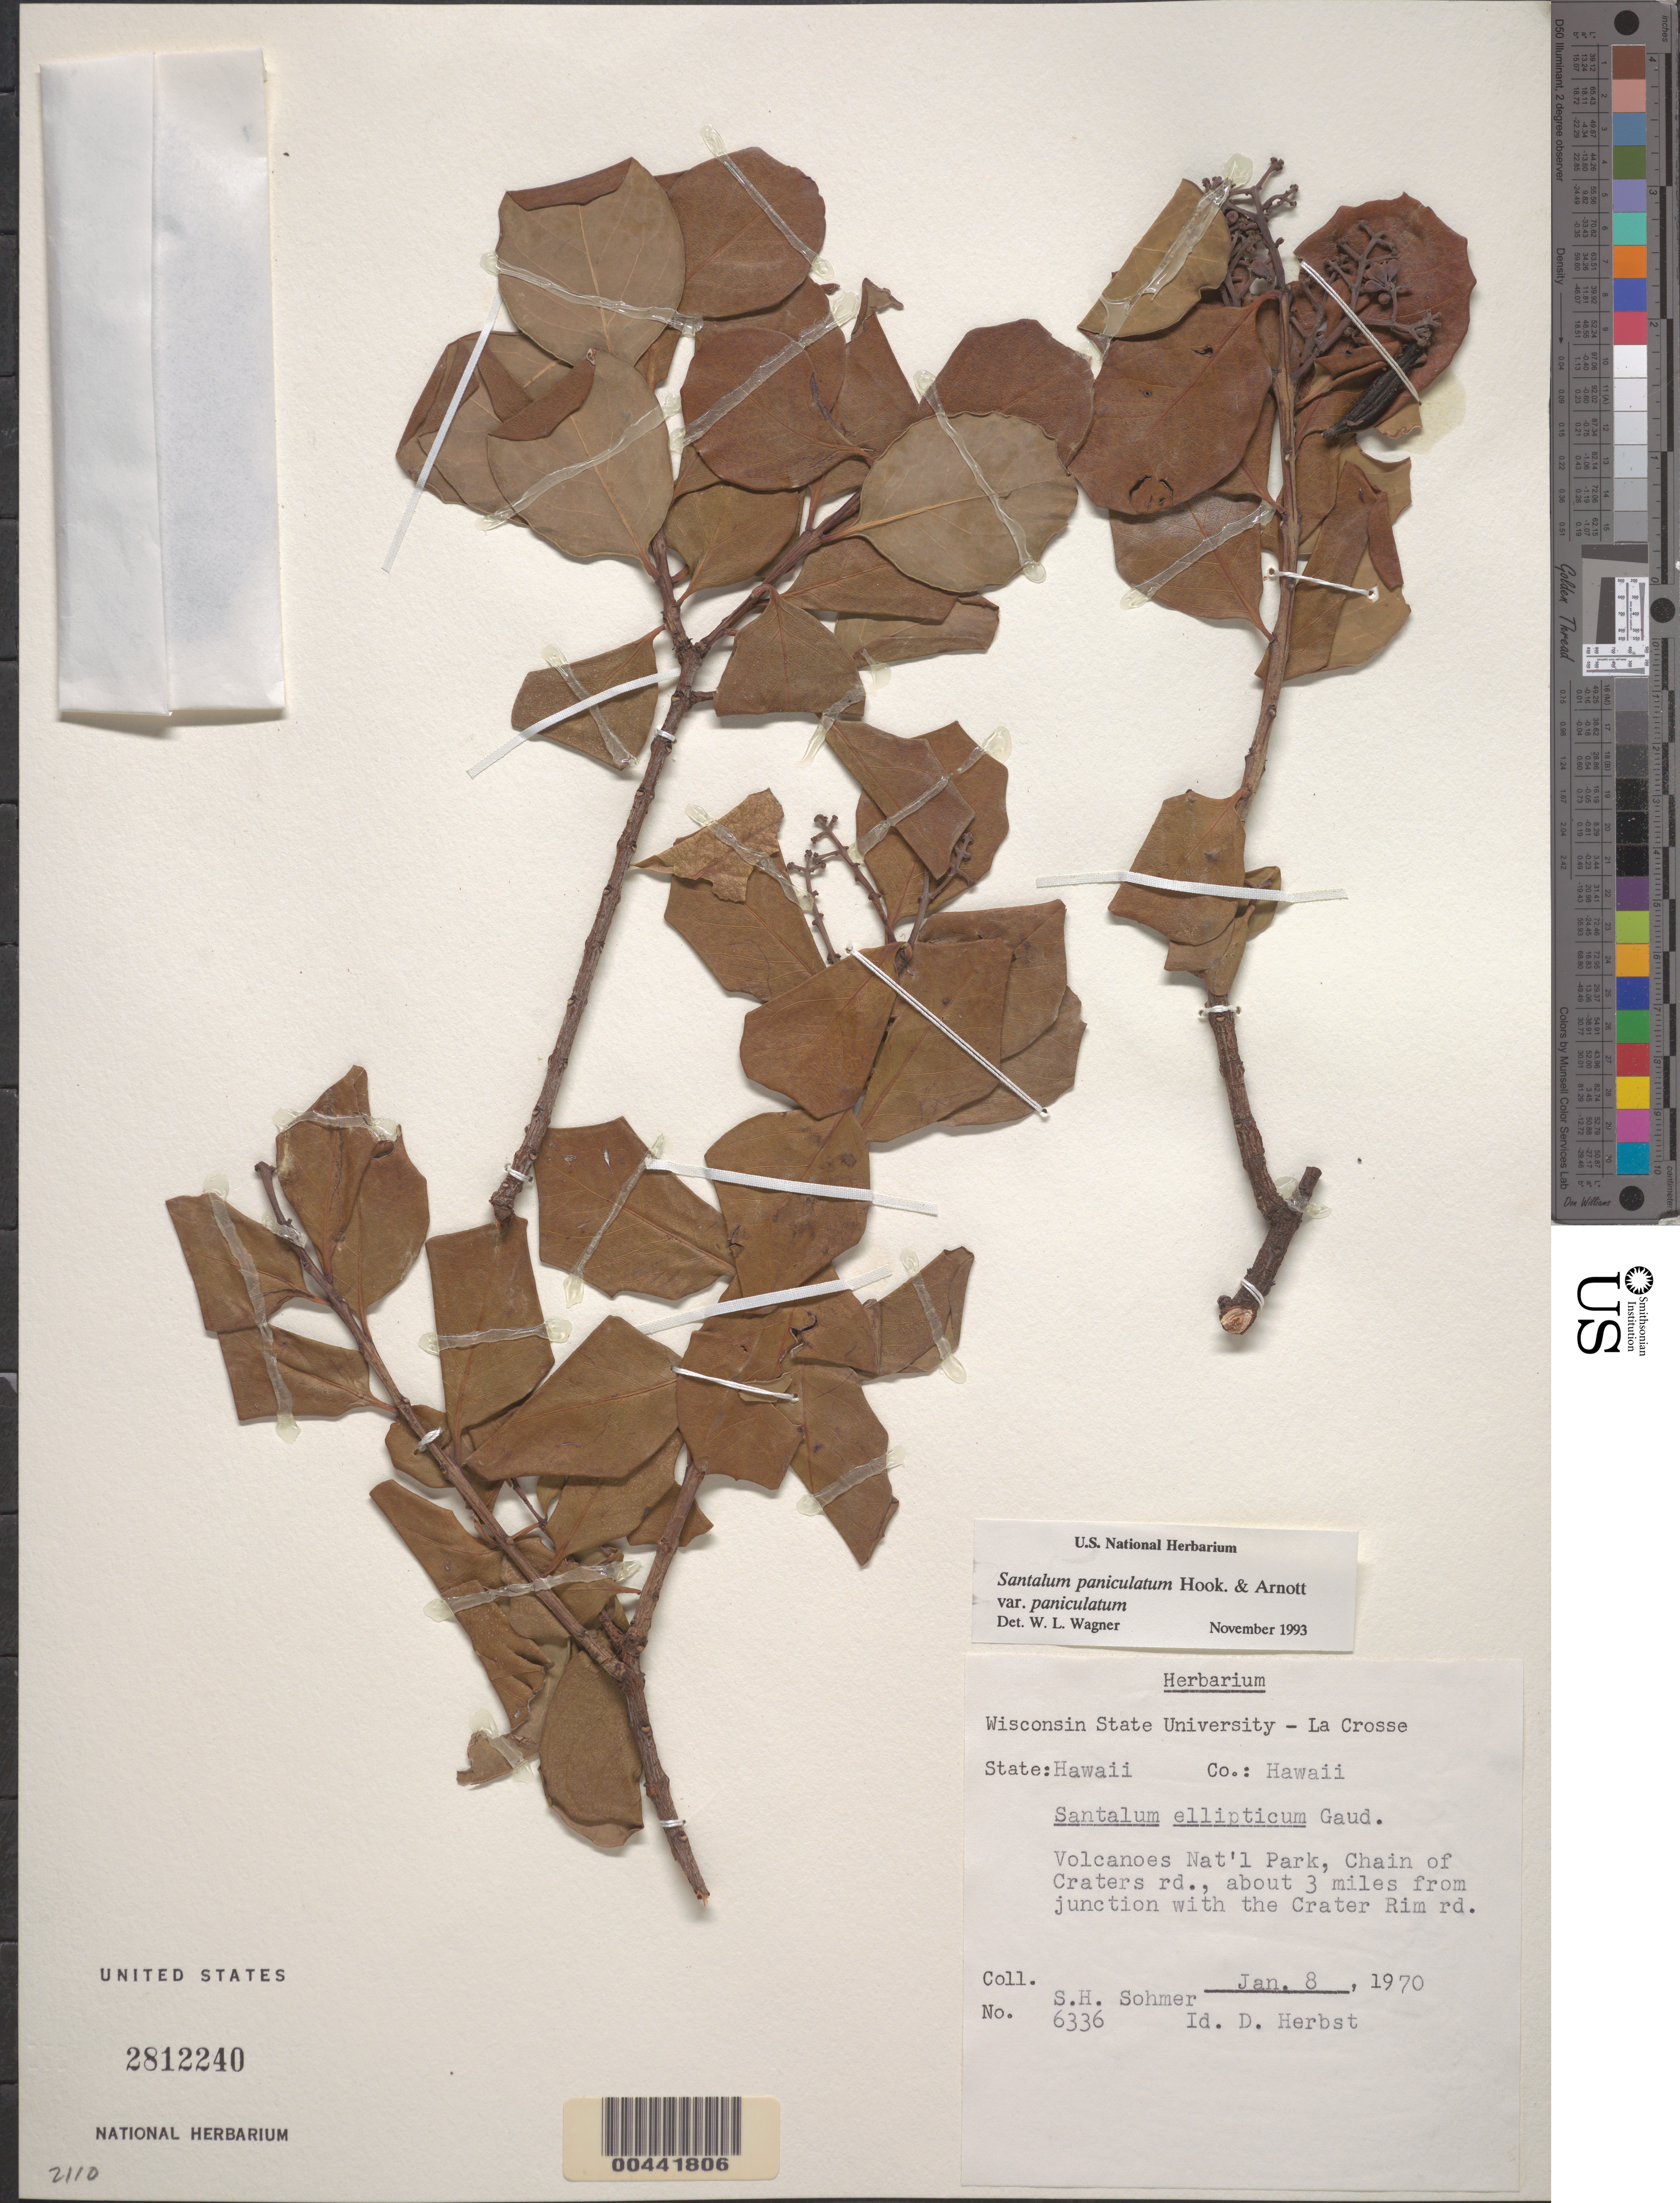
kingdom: Plantae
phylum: Tracheophyta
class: Magnoliopsida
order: Santalales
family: Santalaceae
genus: Santalum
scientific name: Santalum paniculatum var. paniculatum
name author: Hook. & Arn.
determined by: Wagner, W. L., (BOT), Smithsonian Institution - National Museum of Natural History (UNITED STATES)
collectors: S. H. Sohmer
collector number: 6336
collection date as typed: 8 Jan 1970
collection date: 1970-01-08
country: United States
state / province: Hawaii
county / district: Hawaii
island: Hawaii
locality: Volcanoes Nat'l Park, Chain of Craters rd., about 3 miles from junction with the Crater Rim rd.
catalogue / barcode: US 2812240